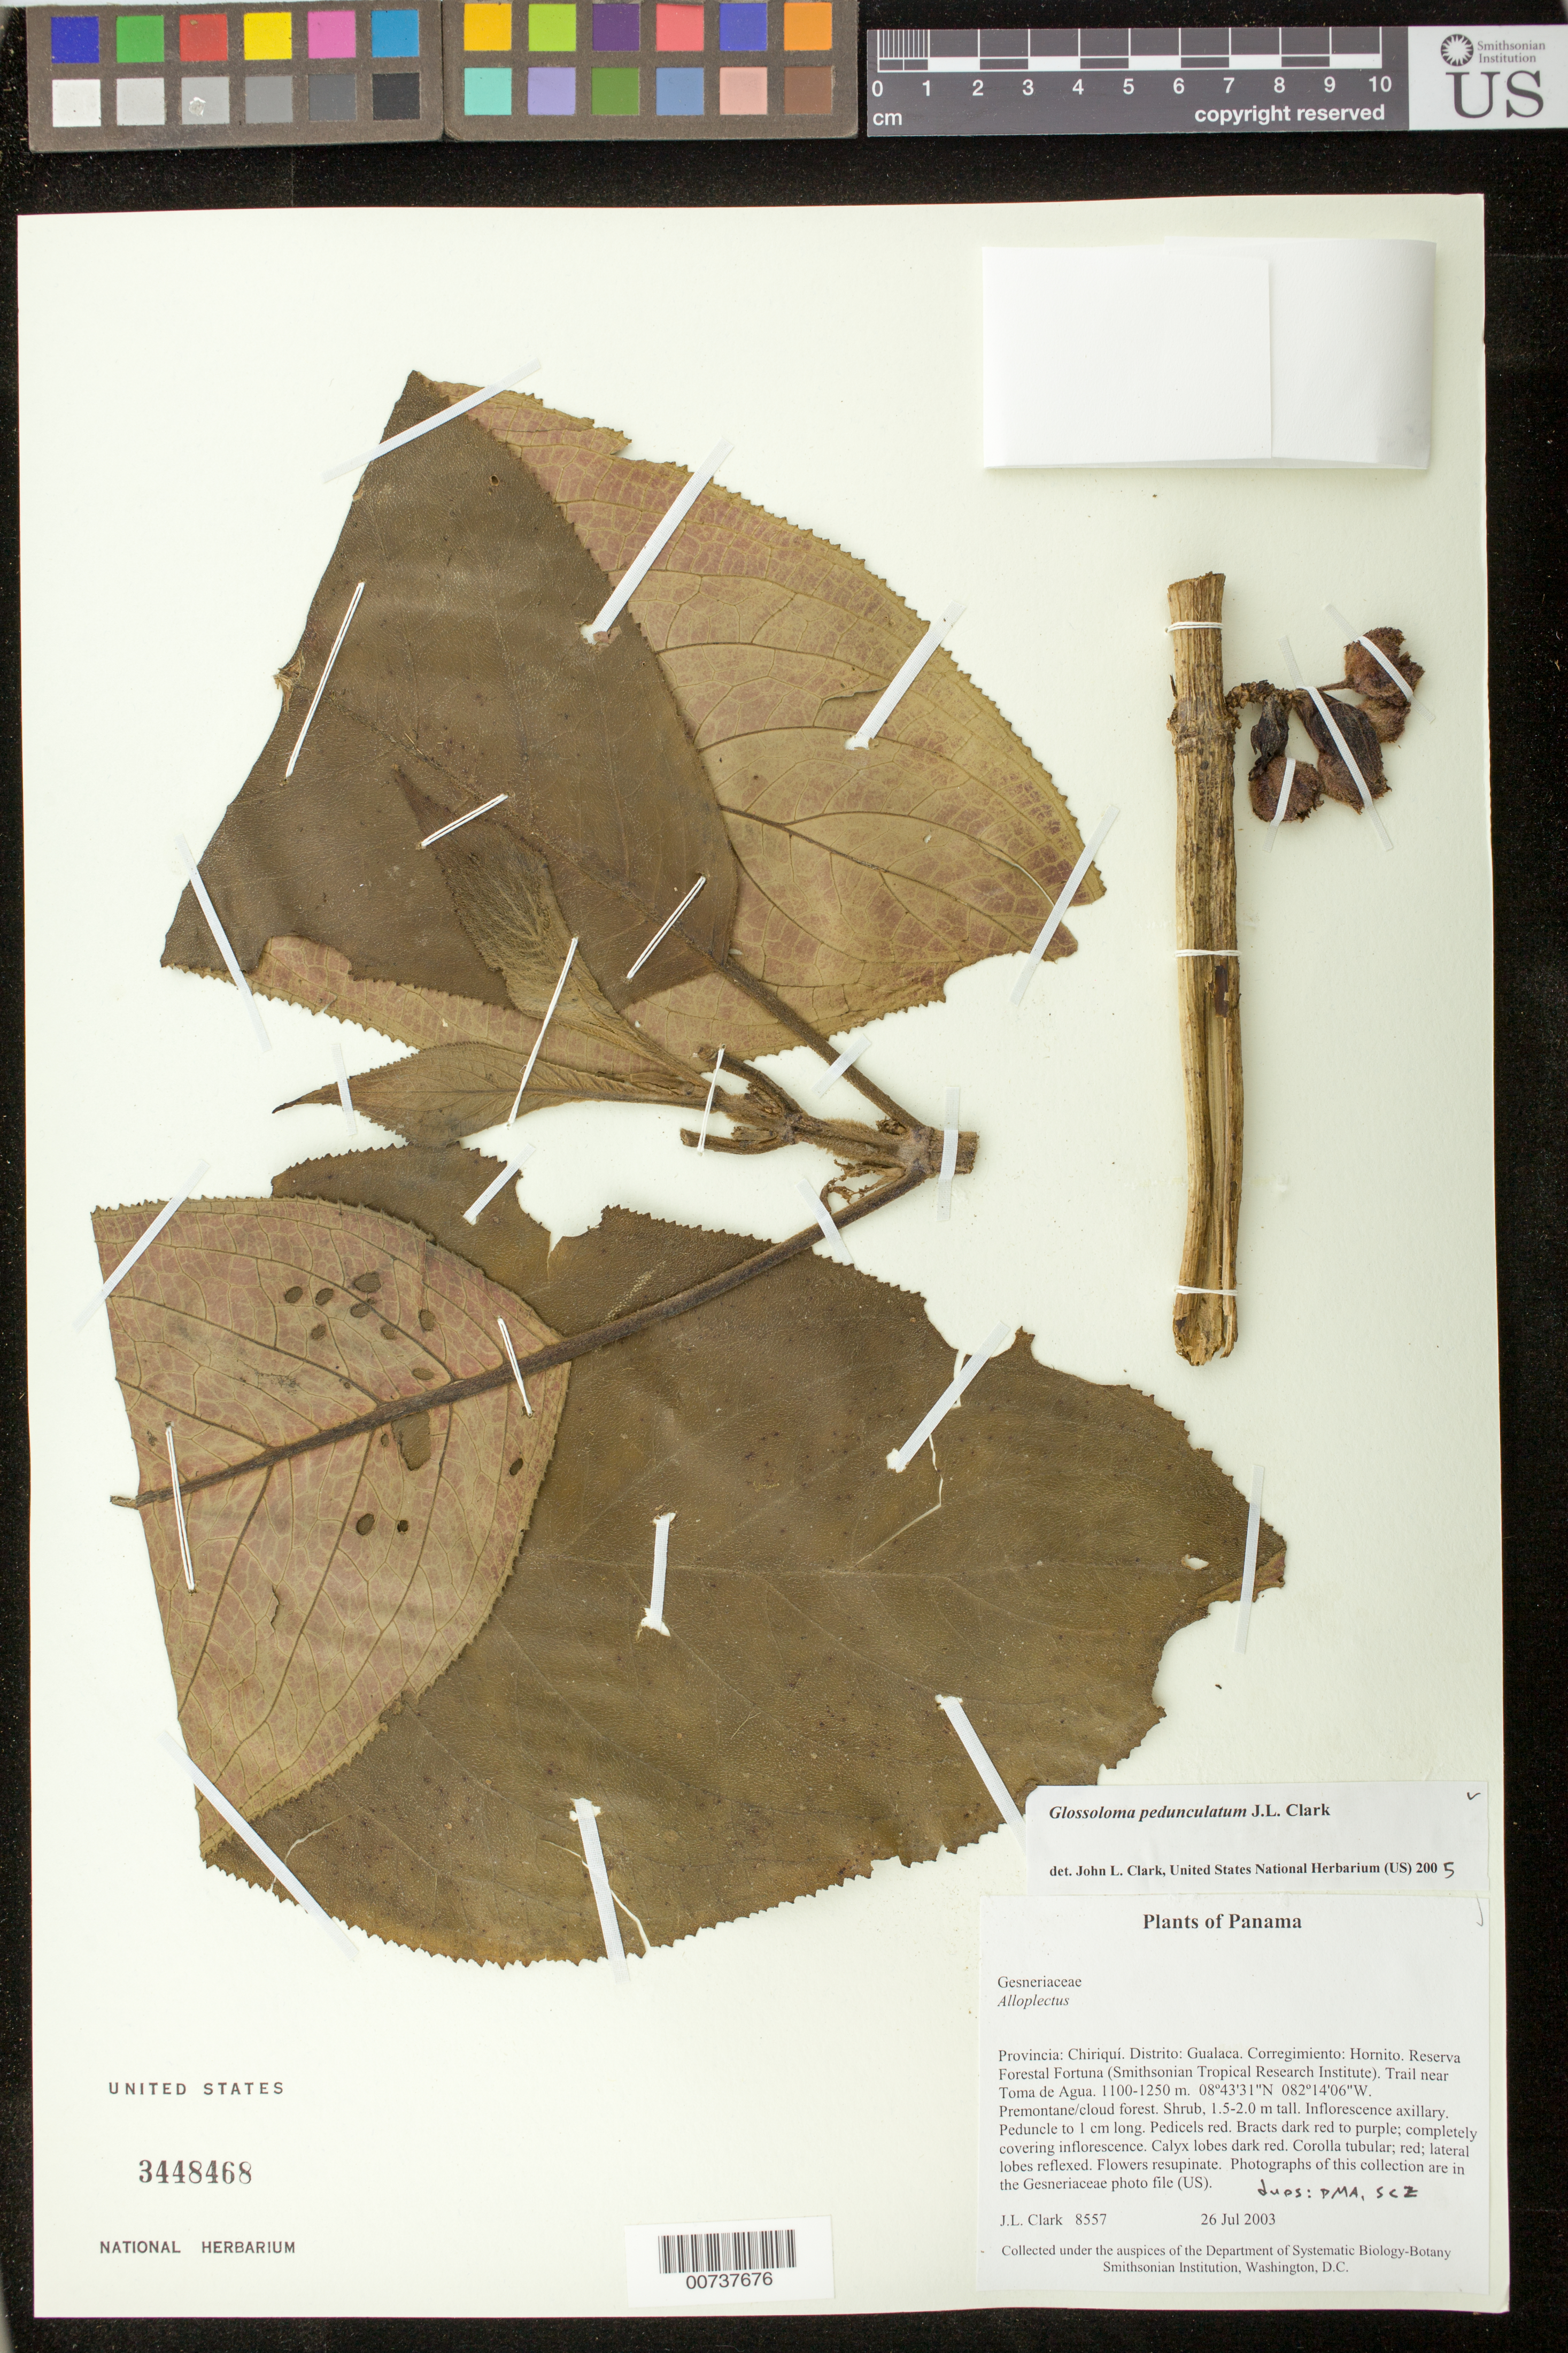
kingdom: Plantae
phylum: Tracheophyta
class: Magnoliopsida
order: Lamiales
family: Gesneriaceae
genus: Glossoloma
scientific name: Glossoloma pedunculatum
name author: J.L. Clark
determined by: Clark, J. L., (SEL), The Marie Selby Botanical Garden (UNITED STATES)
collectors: J. L. Clark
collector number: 8557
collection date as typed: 26 Jul 2003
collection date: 2003-07-26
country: Panama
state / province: Chiriqui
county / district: Gualaca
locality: Gualaca. Corregimiento: Hornito. Reserva Forestal Fortuna (Smithsonian Tropical Research Institute). Trail near Toma de Agua.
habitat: Premontane/cloud forest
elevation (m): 1100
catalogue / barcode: US 3448468